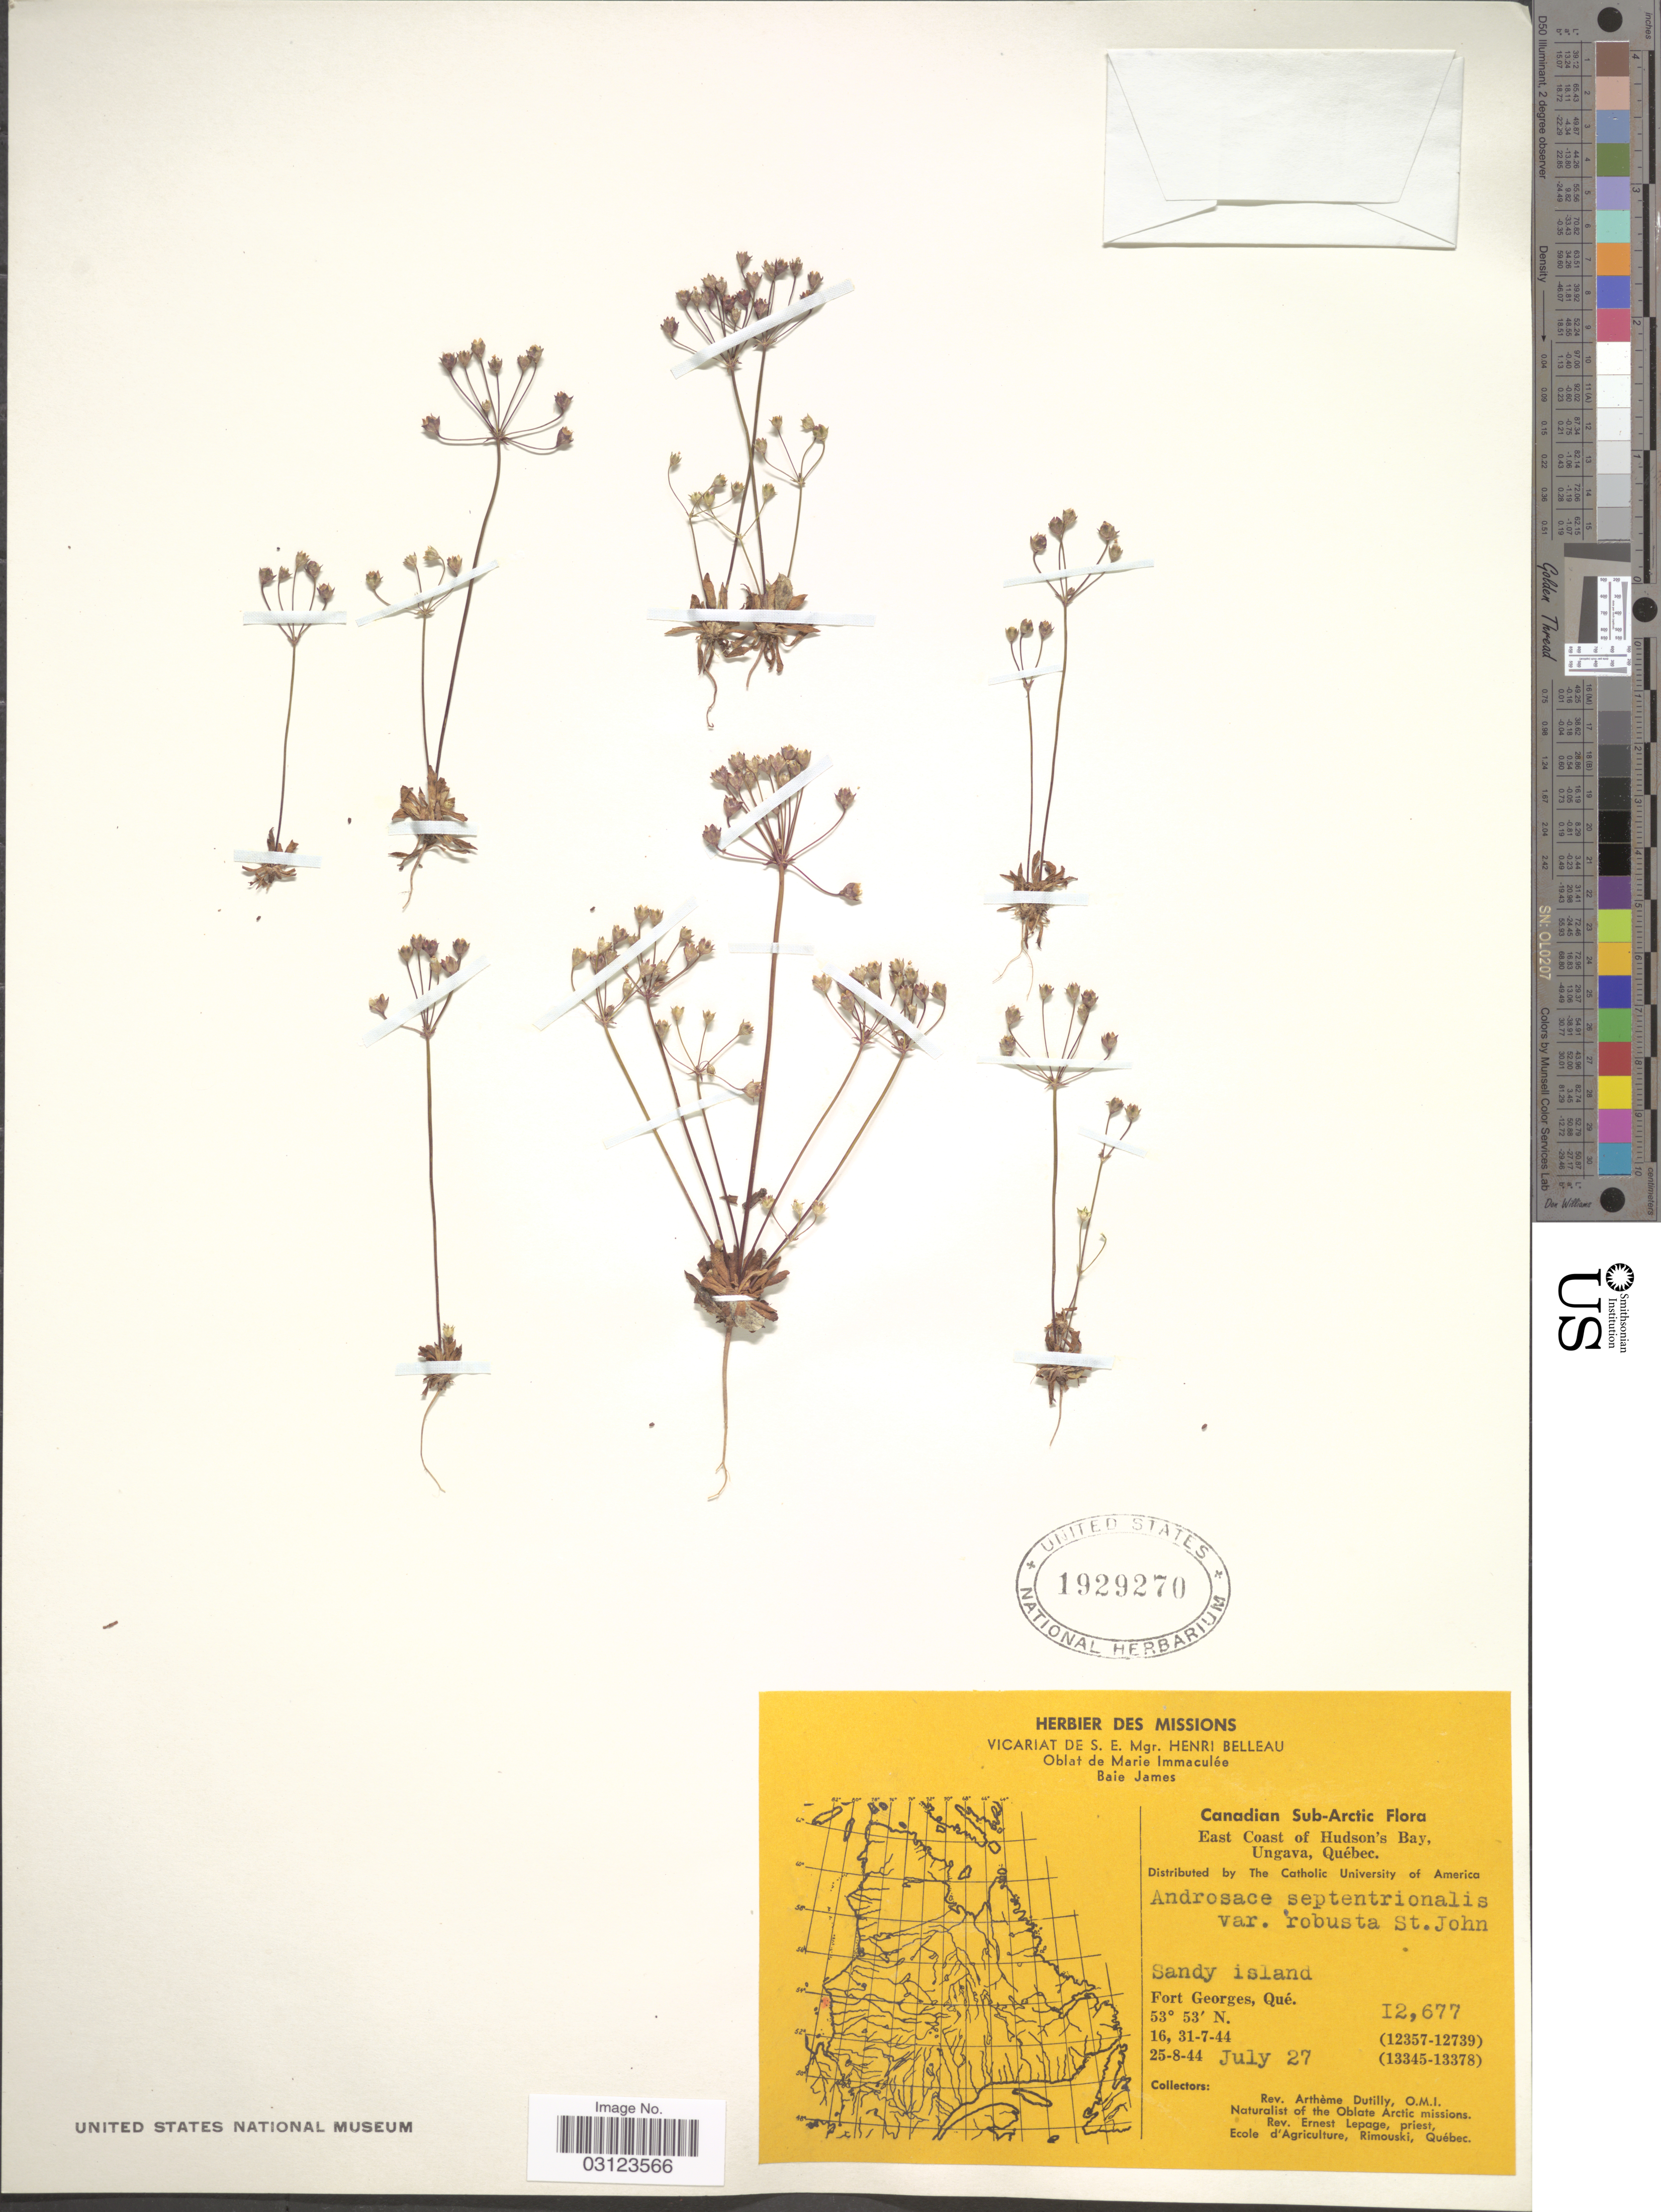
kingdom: Plantae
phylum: Tracheophyta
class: Magnoliopsida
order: Ericales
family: Primulaceae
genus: Androsace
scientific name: Androsace septentrionalis subsp. robusta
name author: (H. St. John) G.T. Robbins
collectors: A. Dutilly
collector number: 12677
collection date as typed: Transcribed d/m/y: 27/7/44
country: Canada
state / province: Quebec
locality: Canadian Sub-Arctic. East Coast of Hudson's Bay, Ungava. Fort Georges.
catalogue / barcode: US 1929270